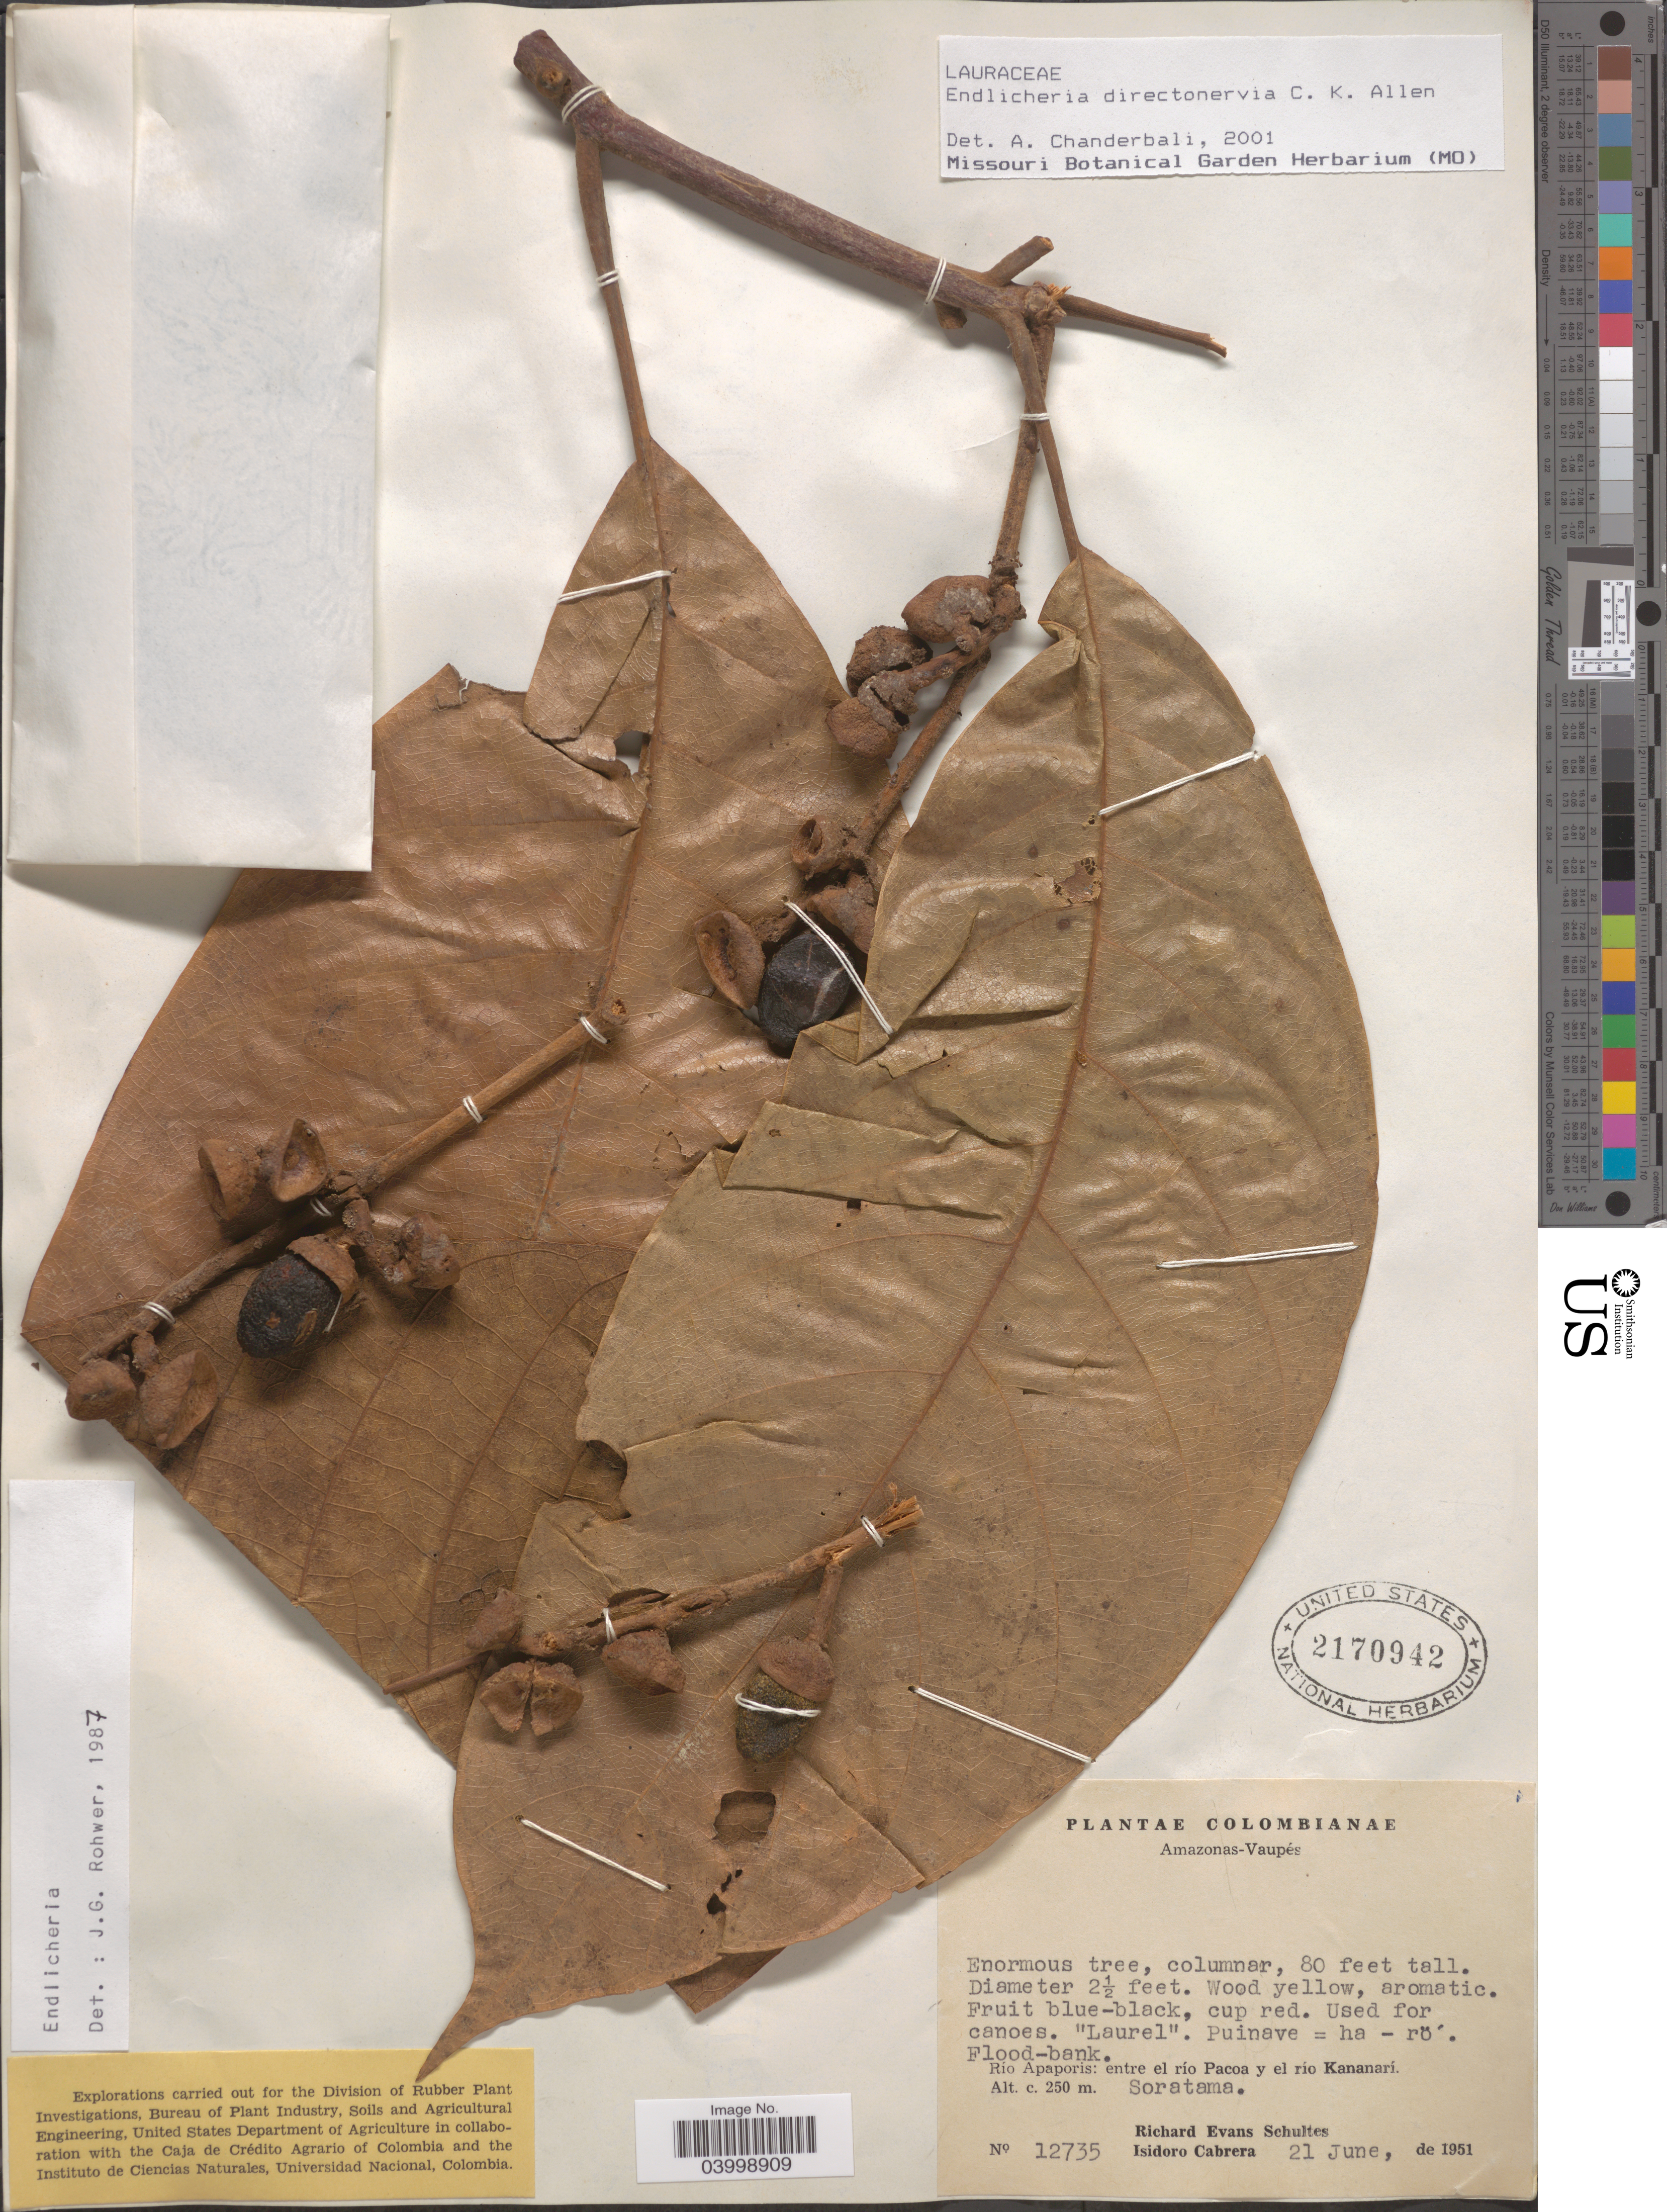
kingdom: Plantae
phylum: Tracheophyta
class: Magnoliopsida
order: Laurales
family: Lauraceae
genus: Endlicheria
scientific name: Endlicheria directonervia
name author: C.K. Allen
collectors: R. E. Schultes & I. Cabrera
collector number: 12735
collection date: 1951-06-21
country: Colombia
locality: Amazonas-Vaupés. Río Apaporis: entre el río Pacoa y el río Kananarí. Soratama.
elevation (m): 250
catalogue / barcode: US 2170942